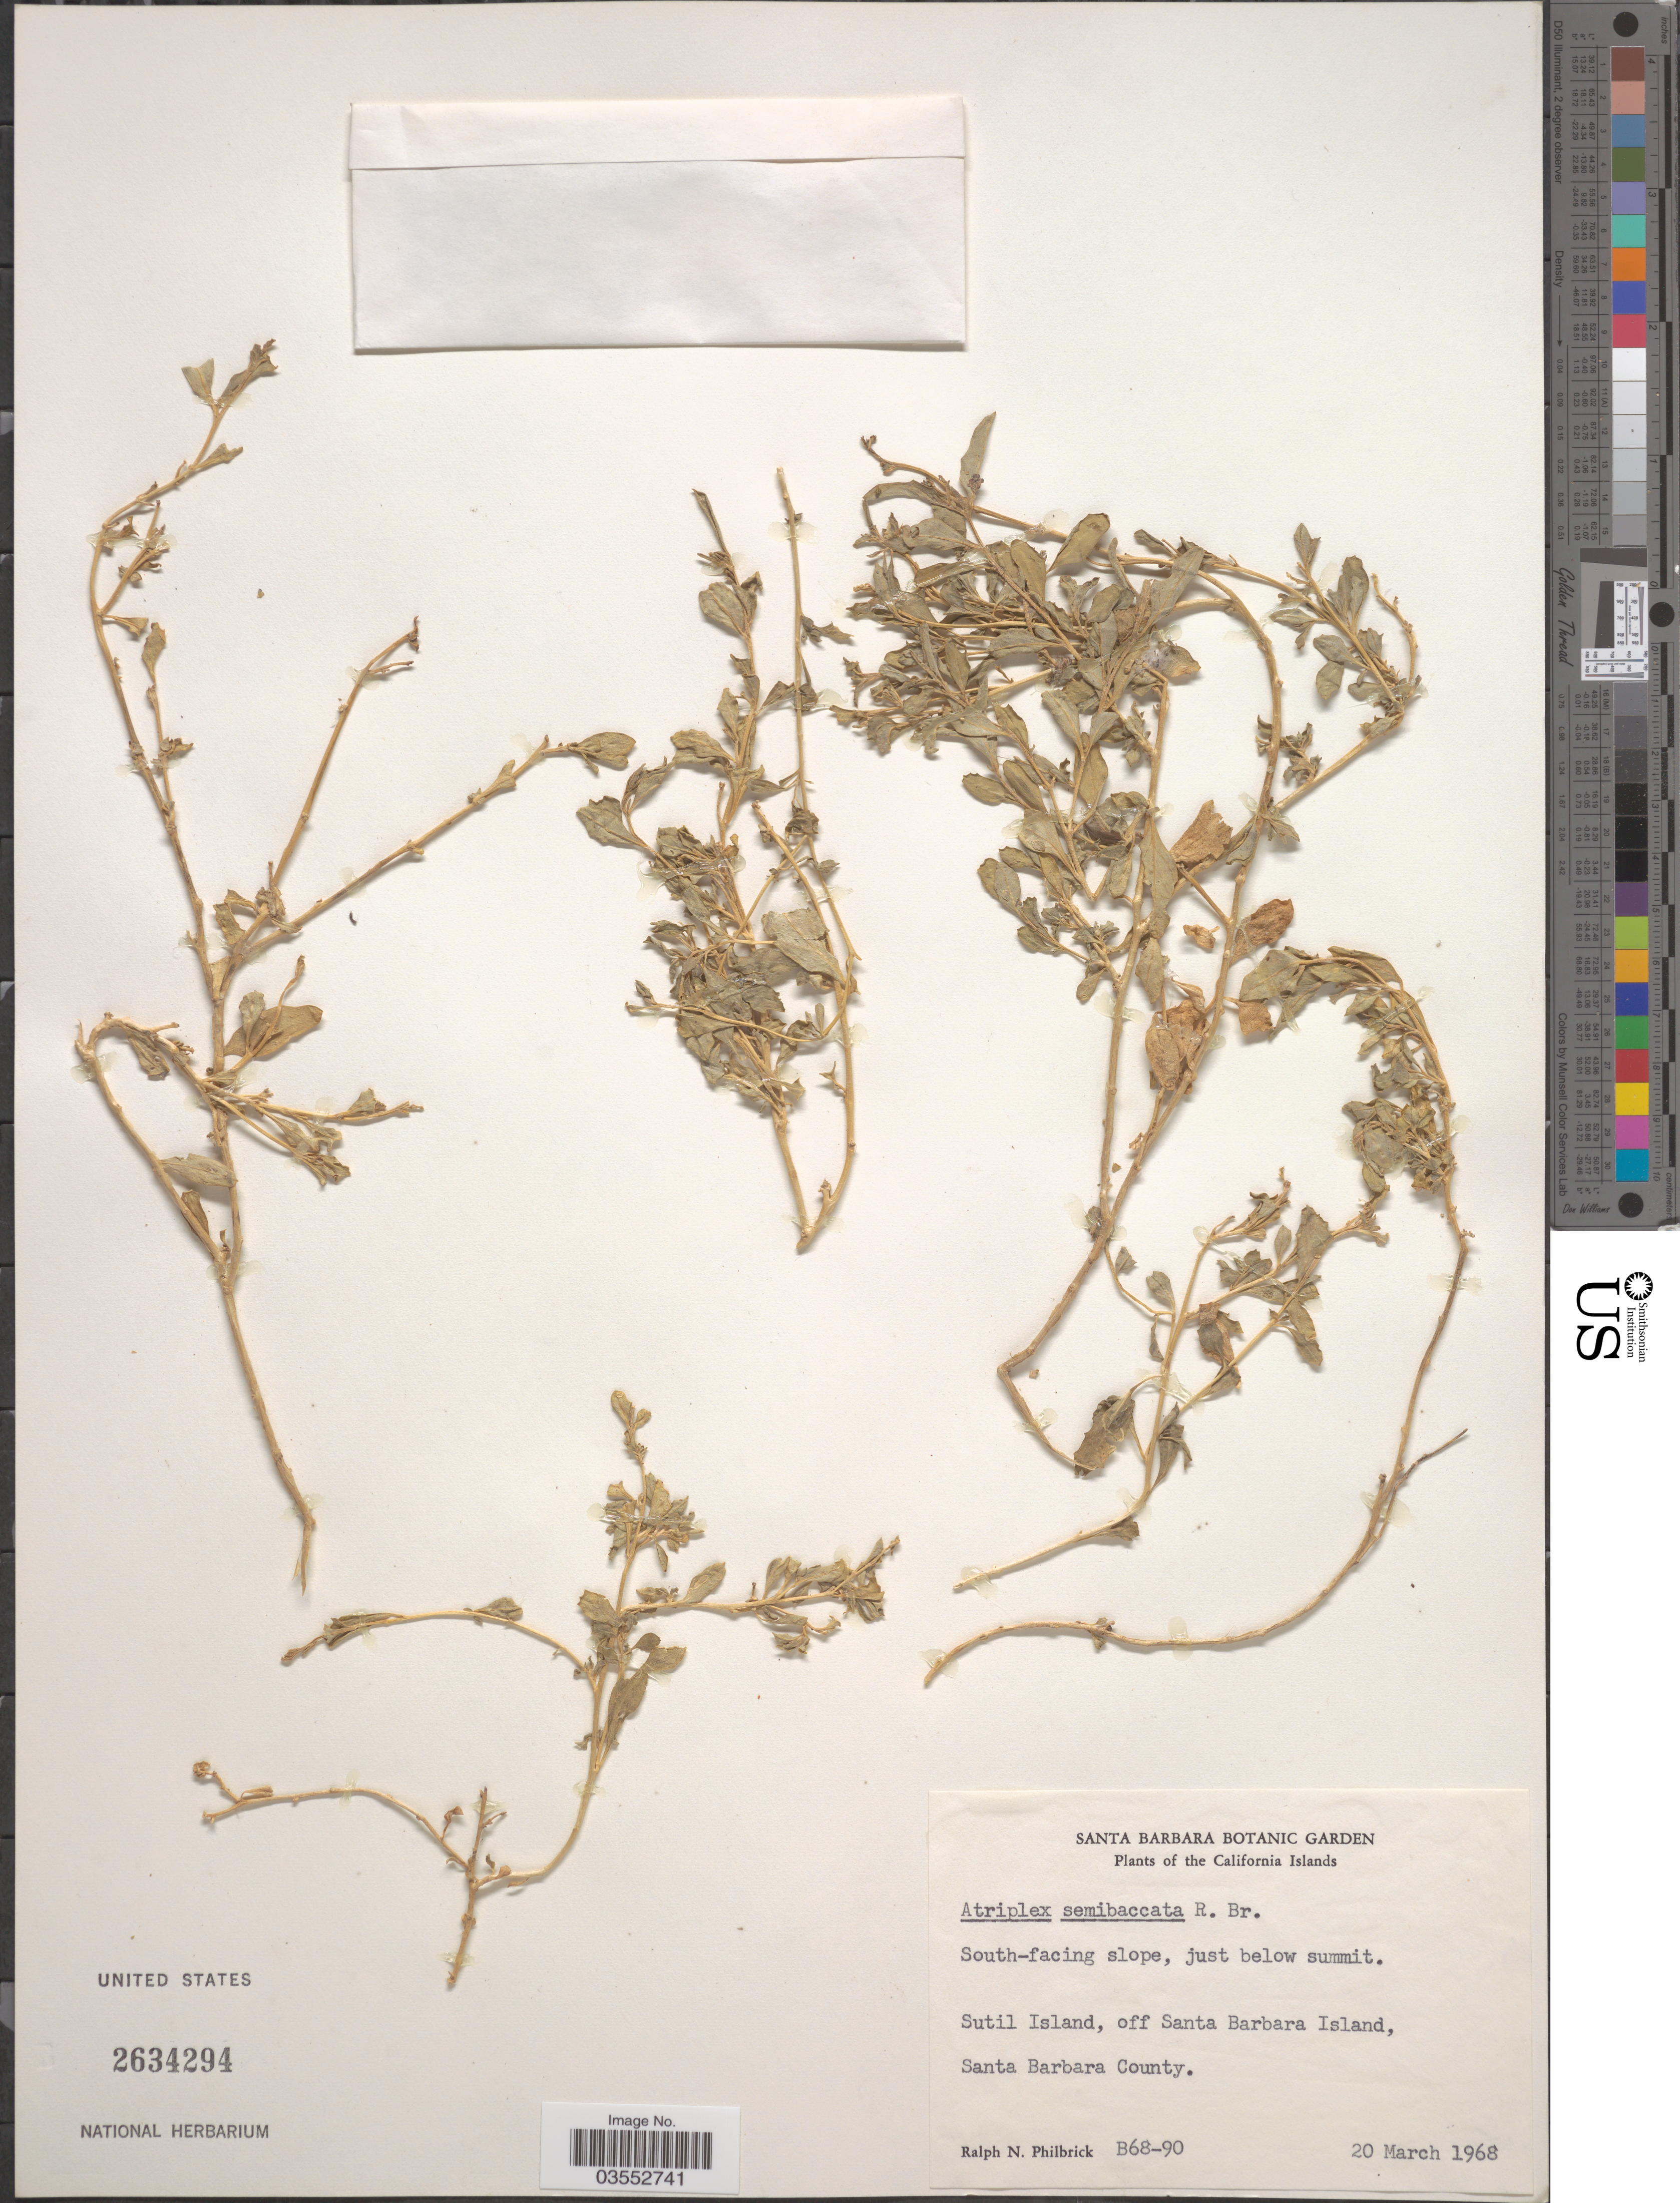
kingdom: Plantae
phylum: Tracheophyta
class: Magnoliopsida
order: Caryophyllales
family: Amaranthaceae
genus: Atriplex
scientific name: Atriplex semibaccata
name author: R. Br.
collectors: R. Philbrick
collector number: B68-90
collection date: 1968-03-20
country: United States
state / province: California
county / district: Santa Barbara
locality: South-facing slope, just below summit. Sutil Island, off Santa Barbara Island, Santa Barbara County.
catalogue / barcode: US 2634294